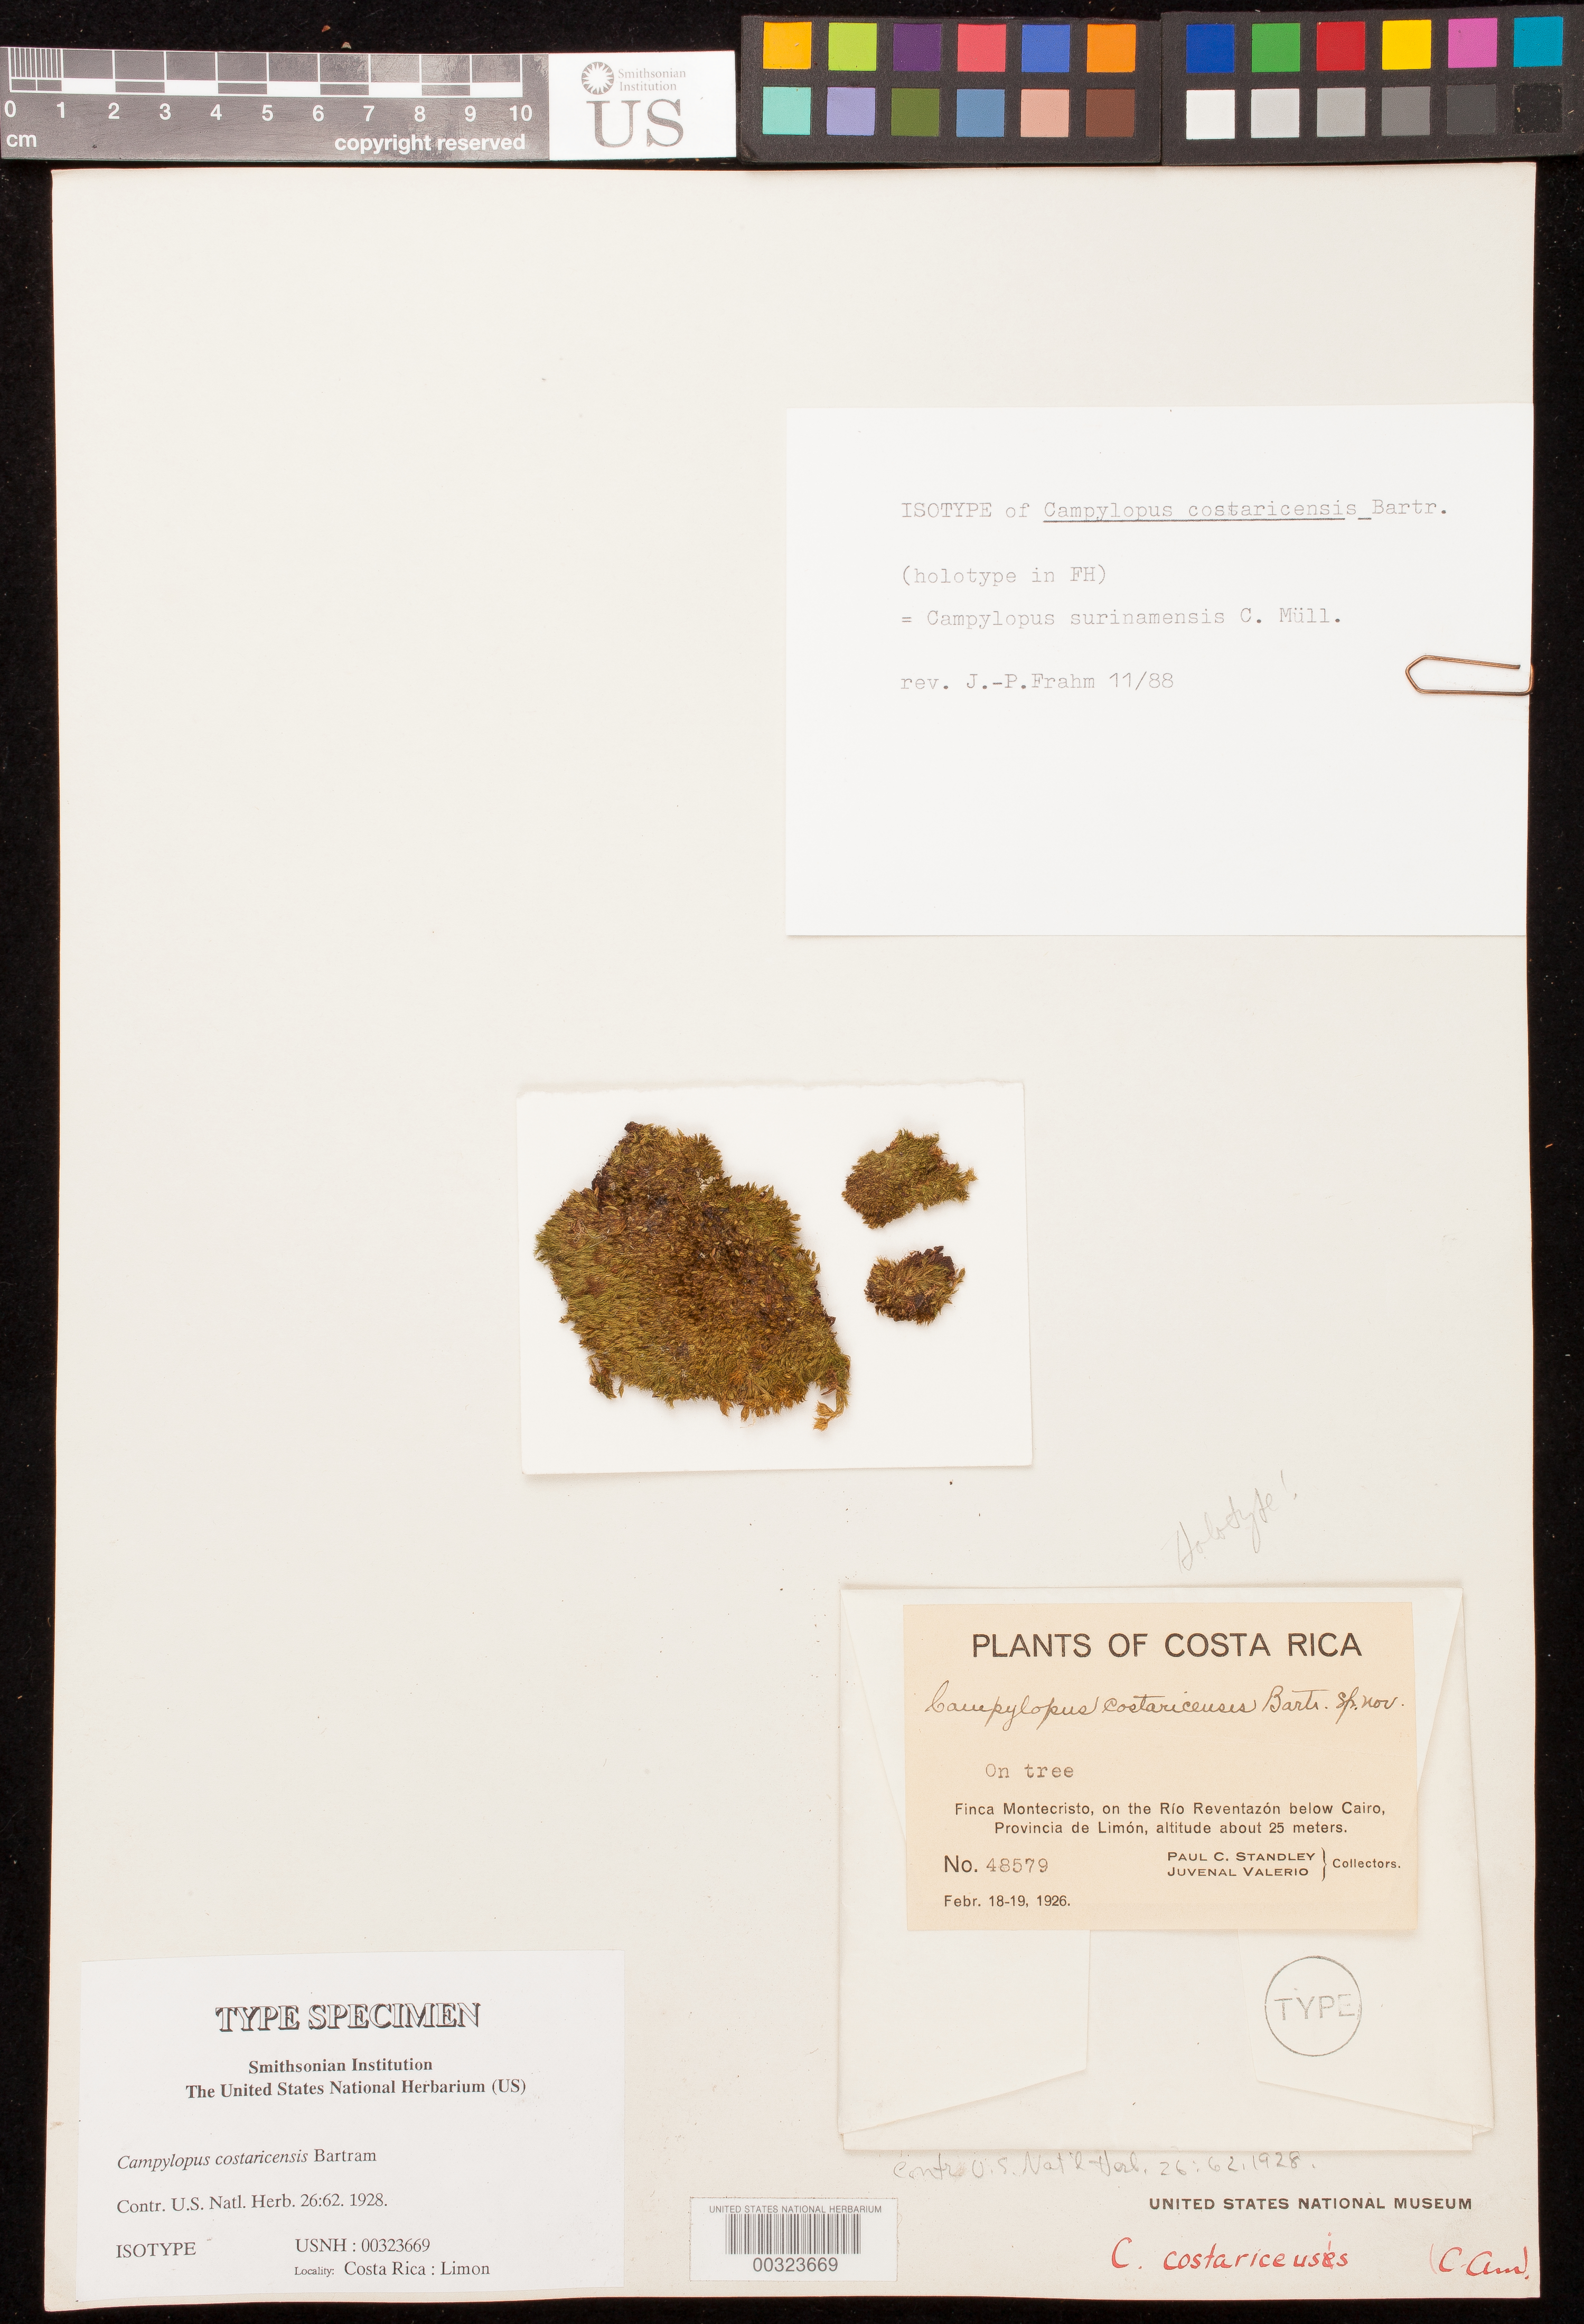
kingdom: Plantae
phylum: Bryophyta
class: Bryopsida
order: Dicranales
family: Leucobryaceae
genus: Campylopus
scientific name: Campylopus costaricensis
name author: E.B. Bartram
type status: Isotype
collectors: P. C. Standley & J. Valerio R.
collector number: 48579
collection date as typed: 18 Feb 1926 to 19 Feb 1926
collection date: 1926-02-18/1926-02-19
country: Costa Rica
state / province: Limón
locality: Finca Montecristo, on Rio Reventazon below Cairo.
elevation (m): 25